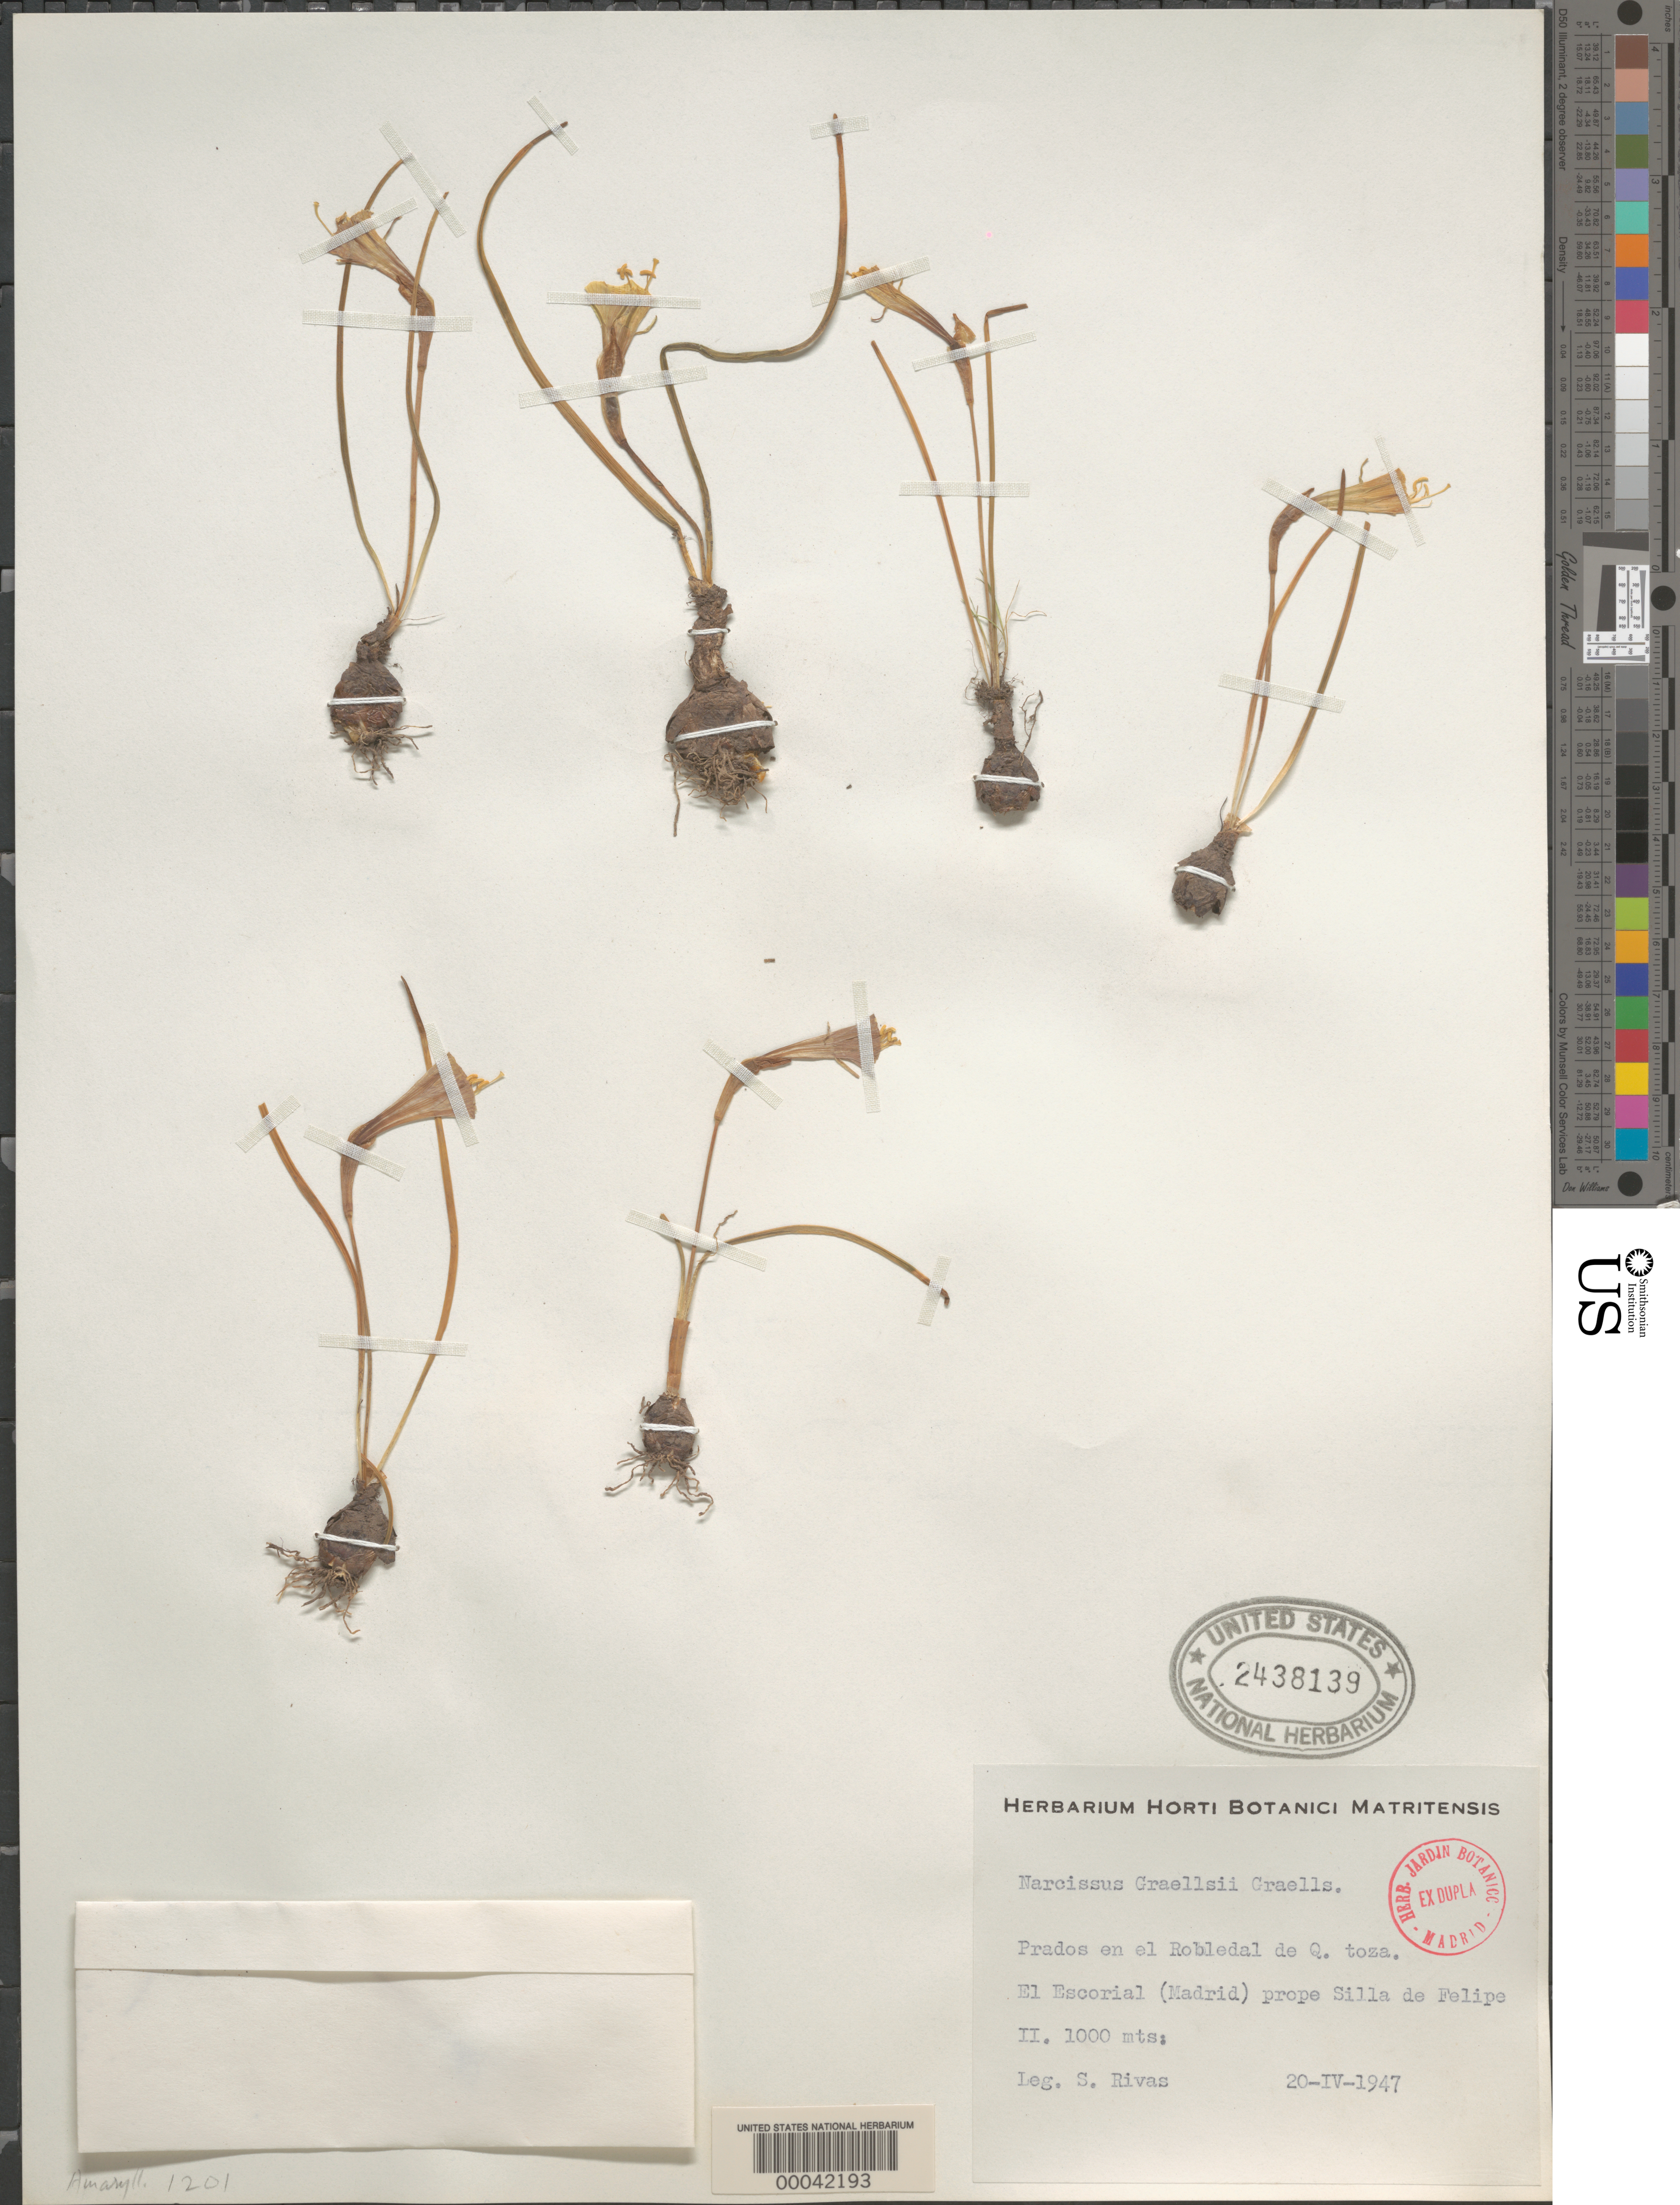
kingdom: Plantae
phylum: Tracheophyta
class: Liliopsida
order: Asparagales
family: Amaryllidaceae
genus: Narcissus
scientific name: Narcissus graellsii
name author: Webb ex Graells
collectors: S. Rivas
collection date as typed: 20 Apr 1947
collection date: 1947-04-20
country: Spain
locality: El escorial (madrid) near silla de felipe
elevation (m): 1000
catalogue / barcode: US 2438139